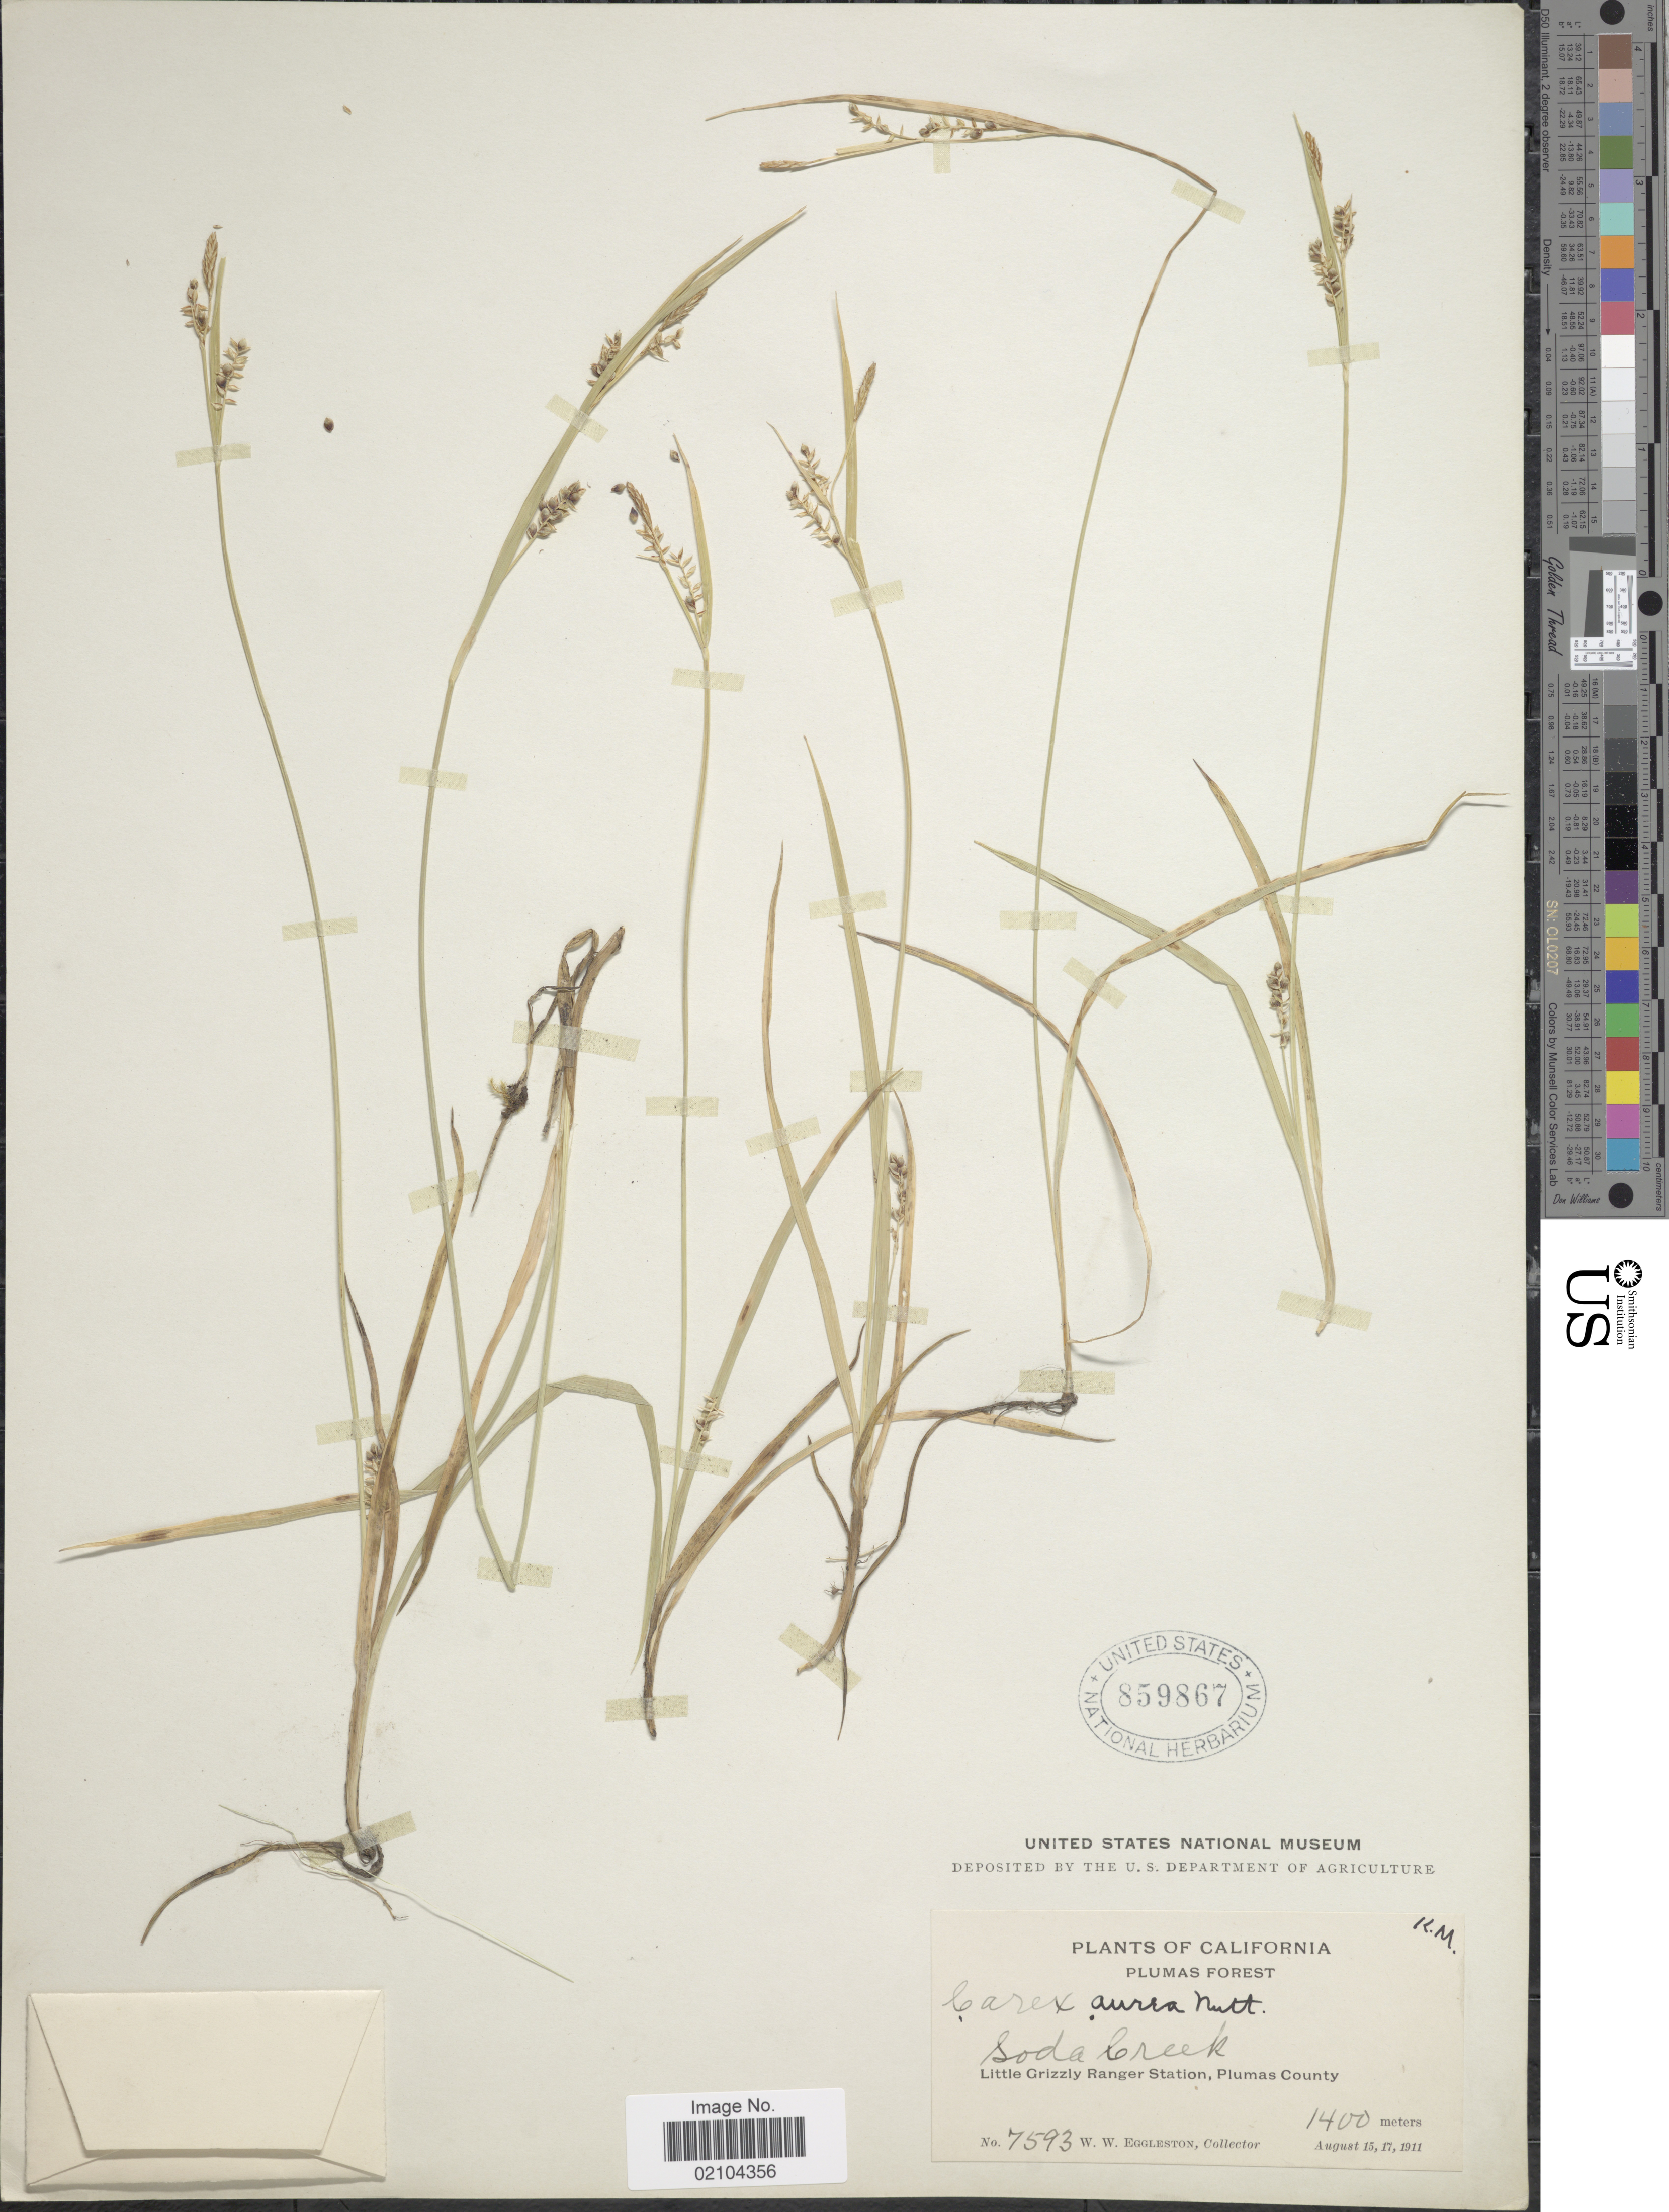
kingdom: Plantae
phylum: Tracheophyta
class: Liliopsida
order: Poales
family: Cyperaceae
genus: Carex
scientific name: Carex aurea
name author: Nutt.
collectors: W. W. Eggleston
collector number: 7593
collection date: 1911-08-15/1911-08-17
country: United States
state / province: California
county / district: Plumas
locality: Plumas Forest, soda Creek, Little Grizzly Ranger Station, Plumas County.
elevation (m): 1400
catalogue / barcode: US 859867